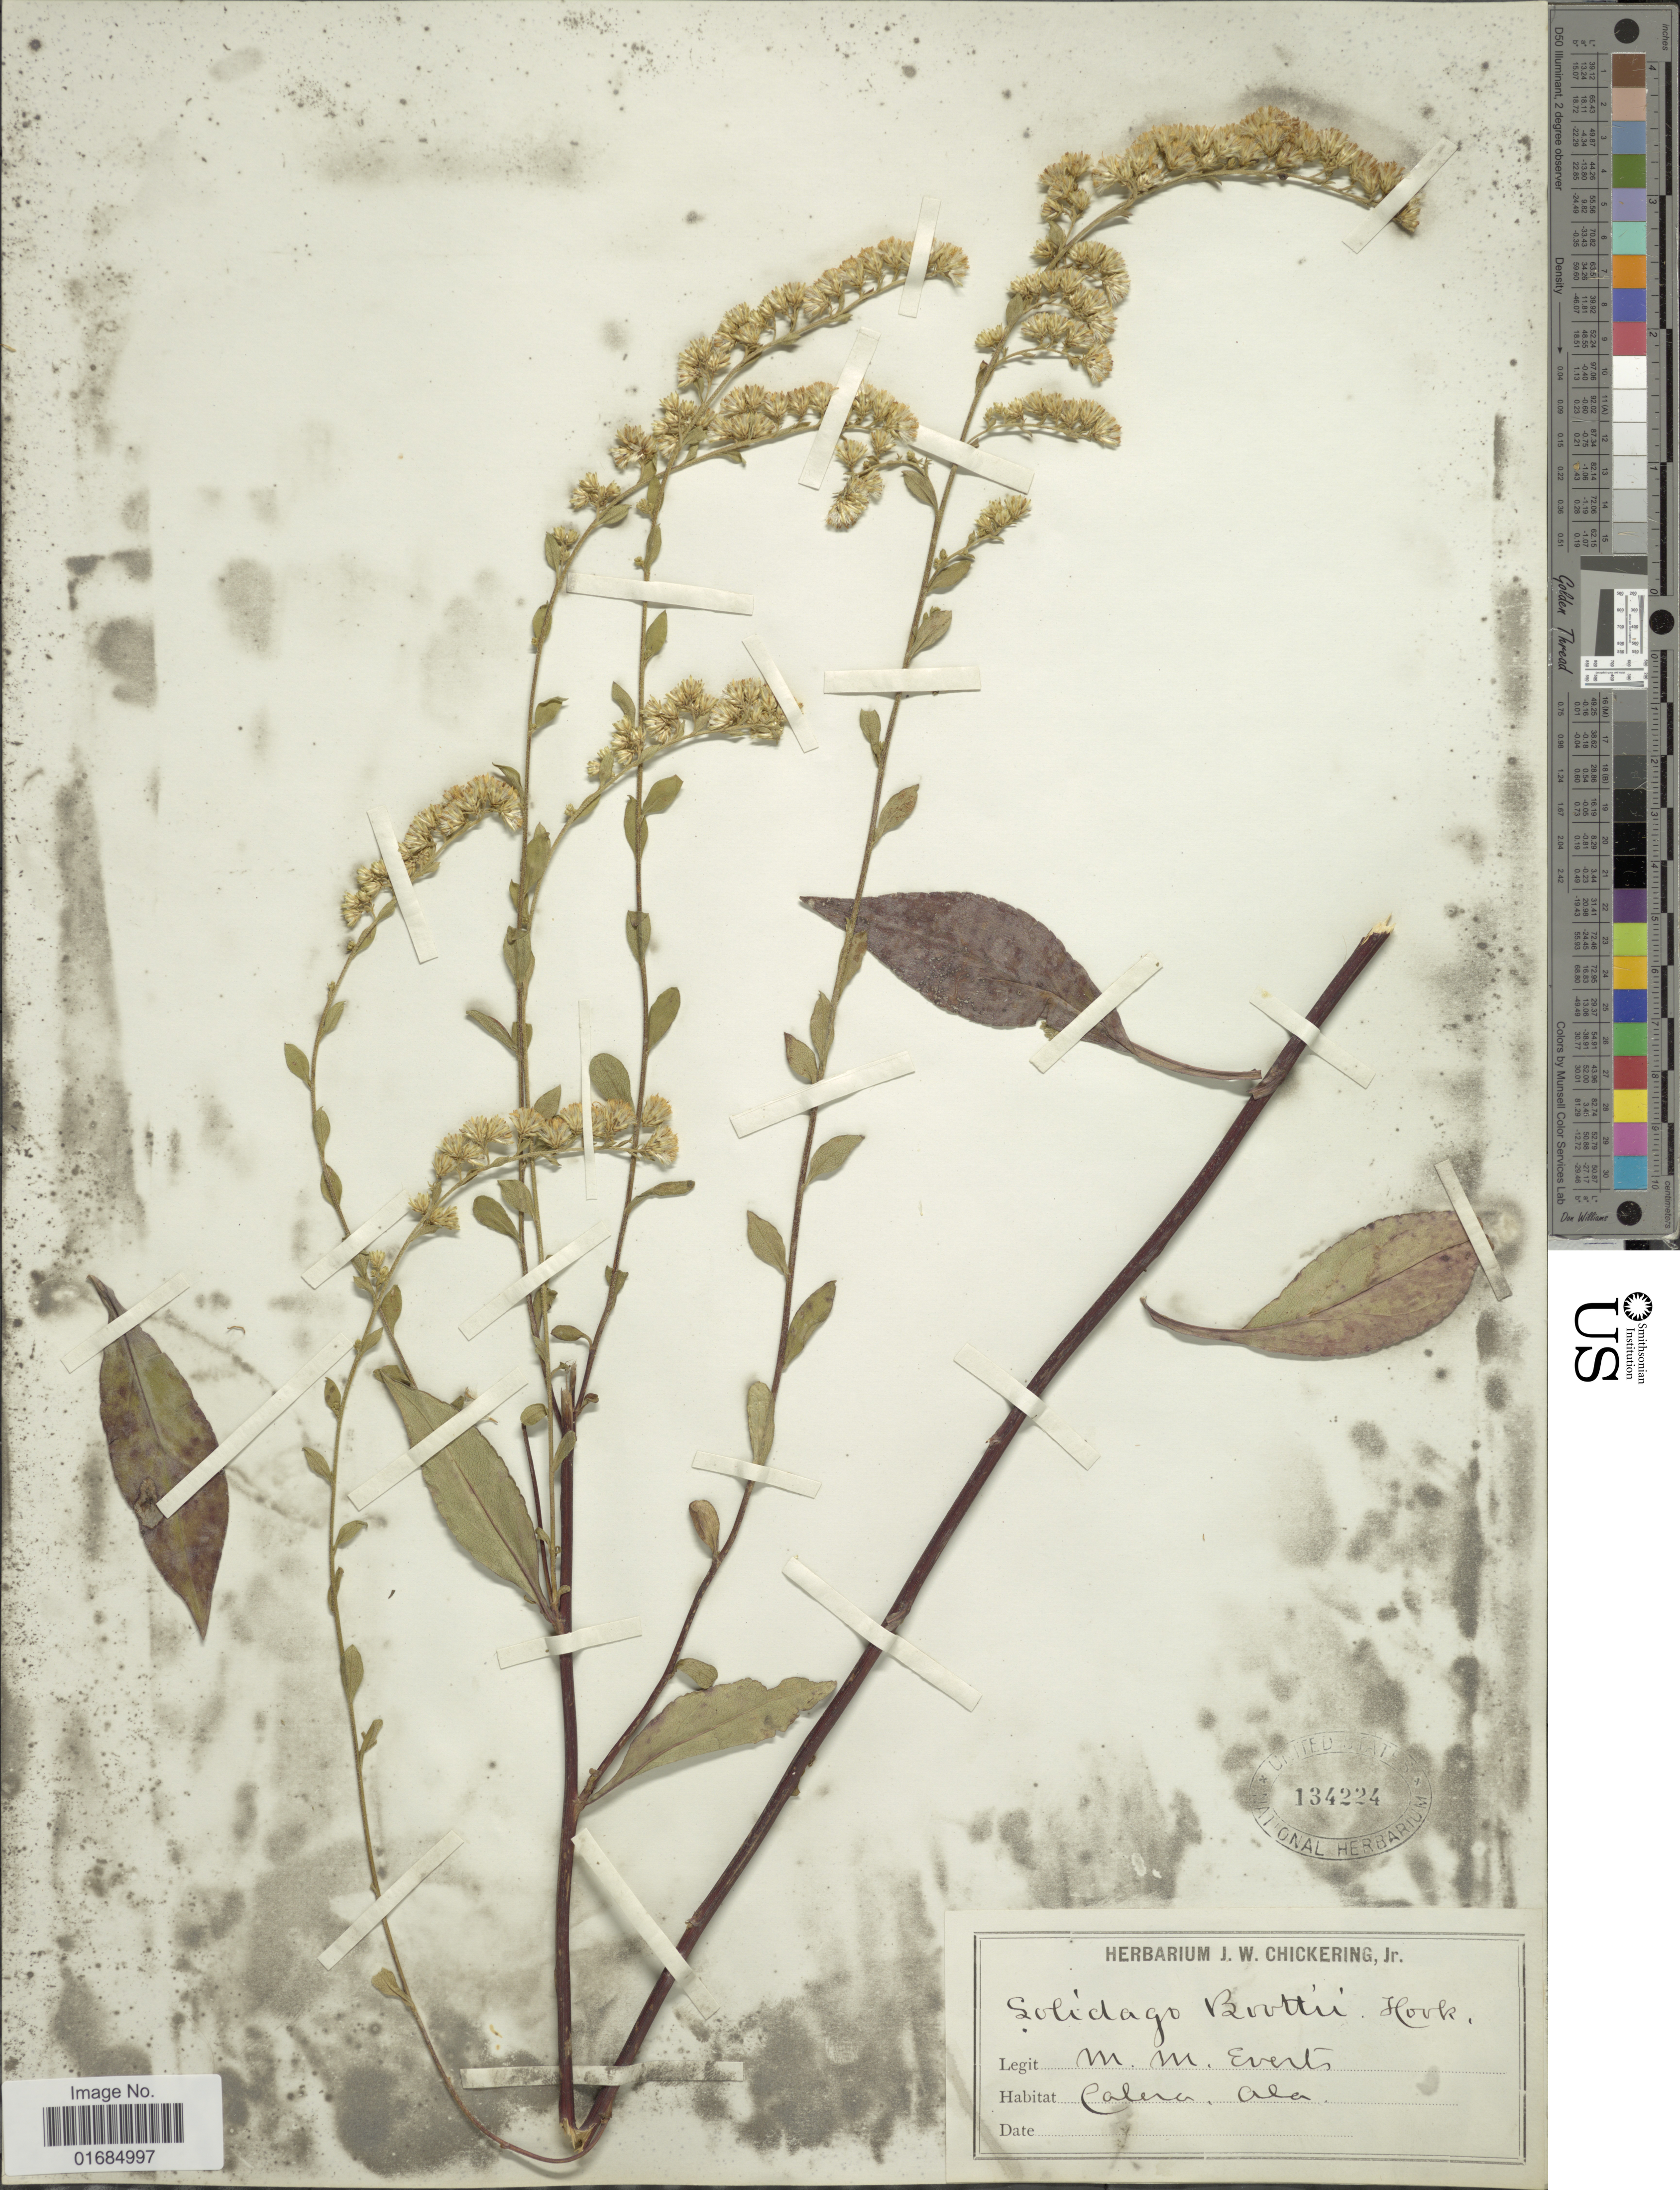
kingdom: Plantae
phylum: Tracheophyta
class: Magnoliopsida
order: Asterales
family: Asteraceae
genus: Solidago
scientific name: Solidago boottii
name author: Hook.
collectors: M. Everts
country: United States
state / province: Alabama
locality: Calera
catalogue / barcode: US 134224